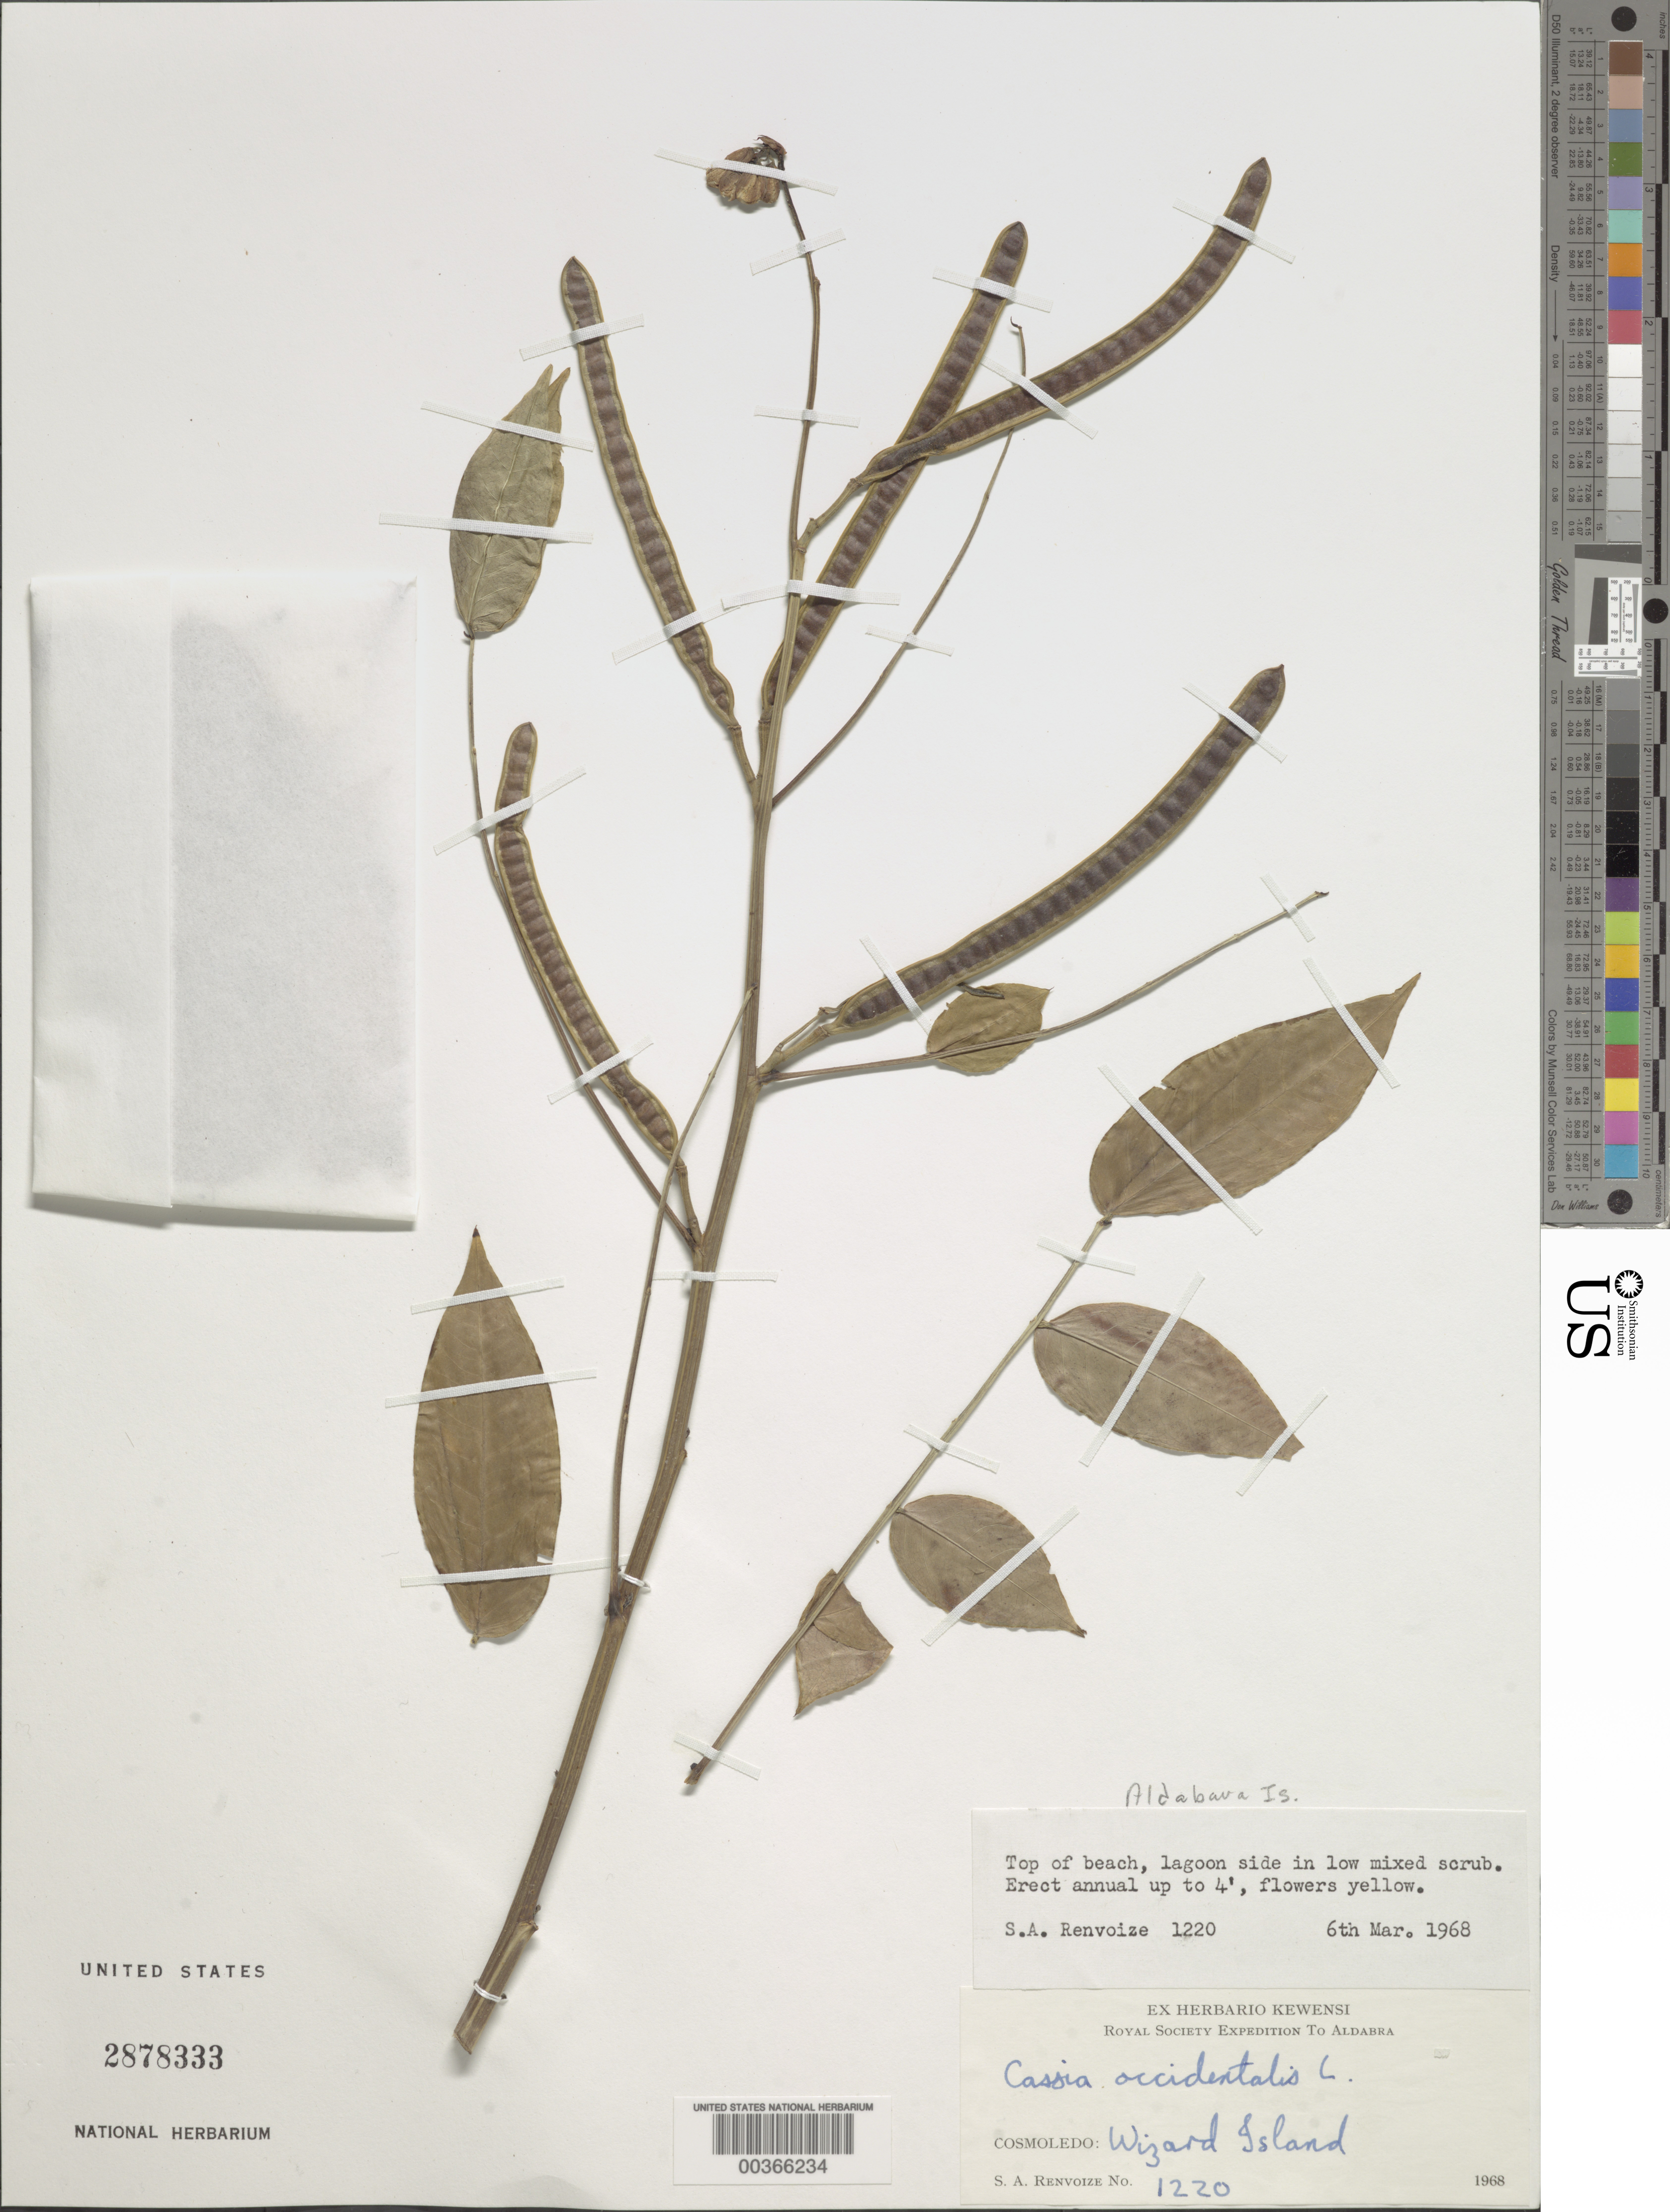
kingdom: Plantae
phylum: Tracheophyta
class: Magnoliopsida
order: Fabales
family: Fabaceae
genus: Senna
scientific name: Senna occidentalis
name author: (L.) Link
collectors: S. A. Renvoize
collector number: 1220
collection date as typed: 06 Mar 1968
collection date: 1968-03-06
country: Seychelles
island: Cosmoledo Atoll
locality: Wizard I.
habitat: Top of beach, lagoon side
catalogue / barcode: US 2878333